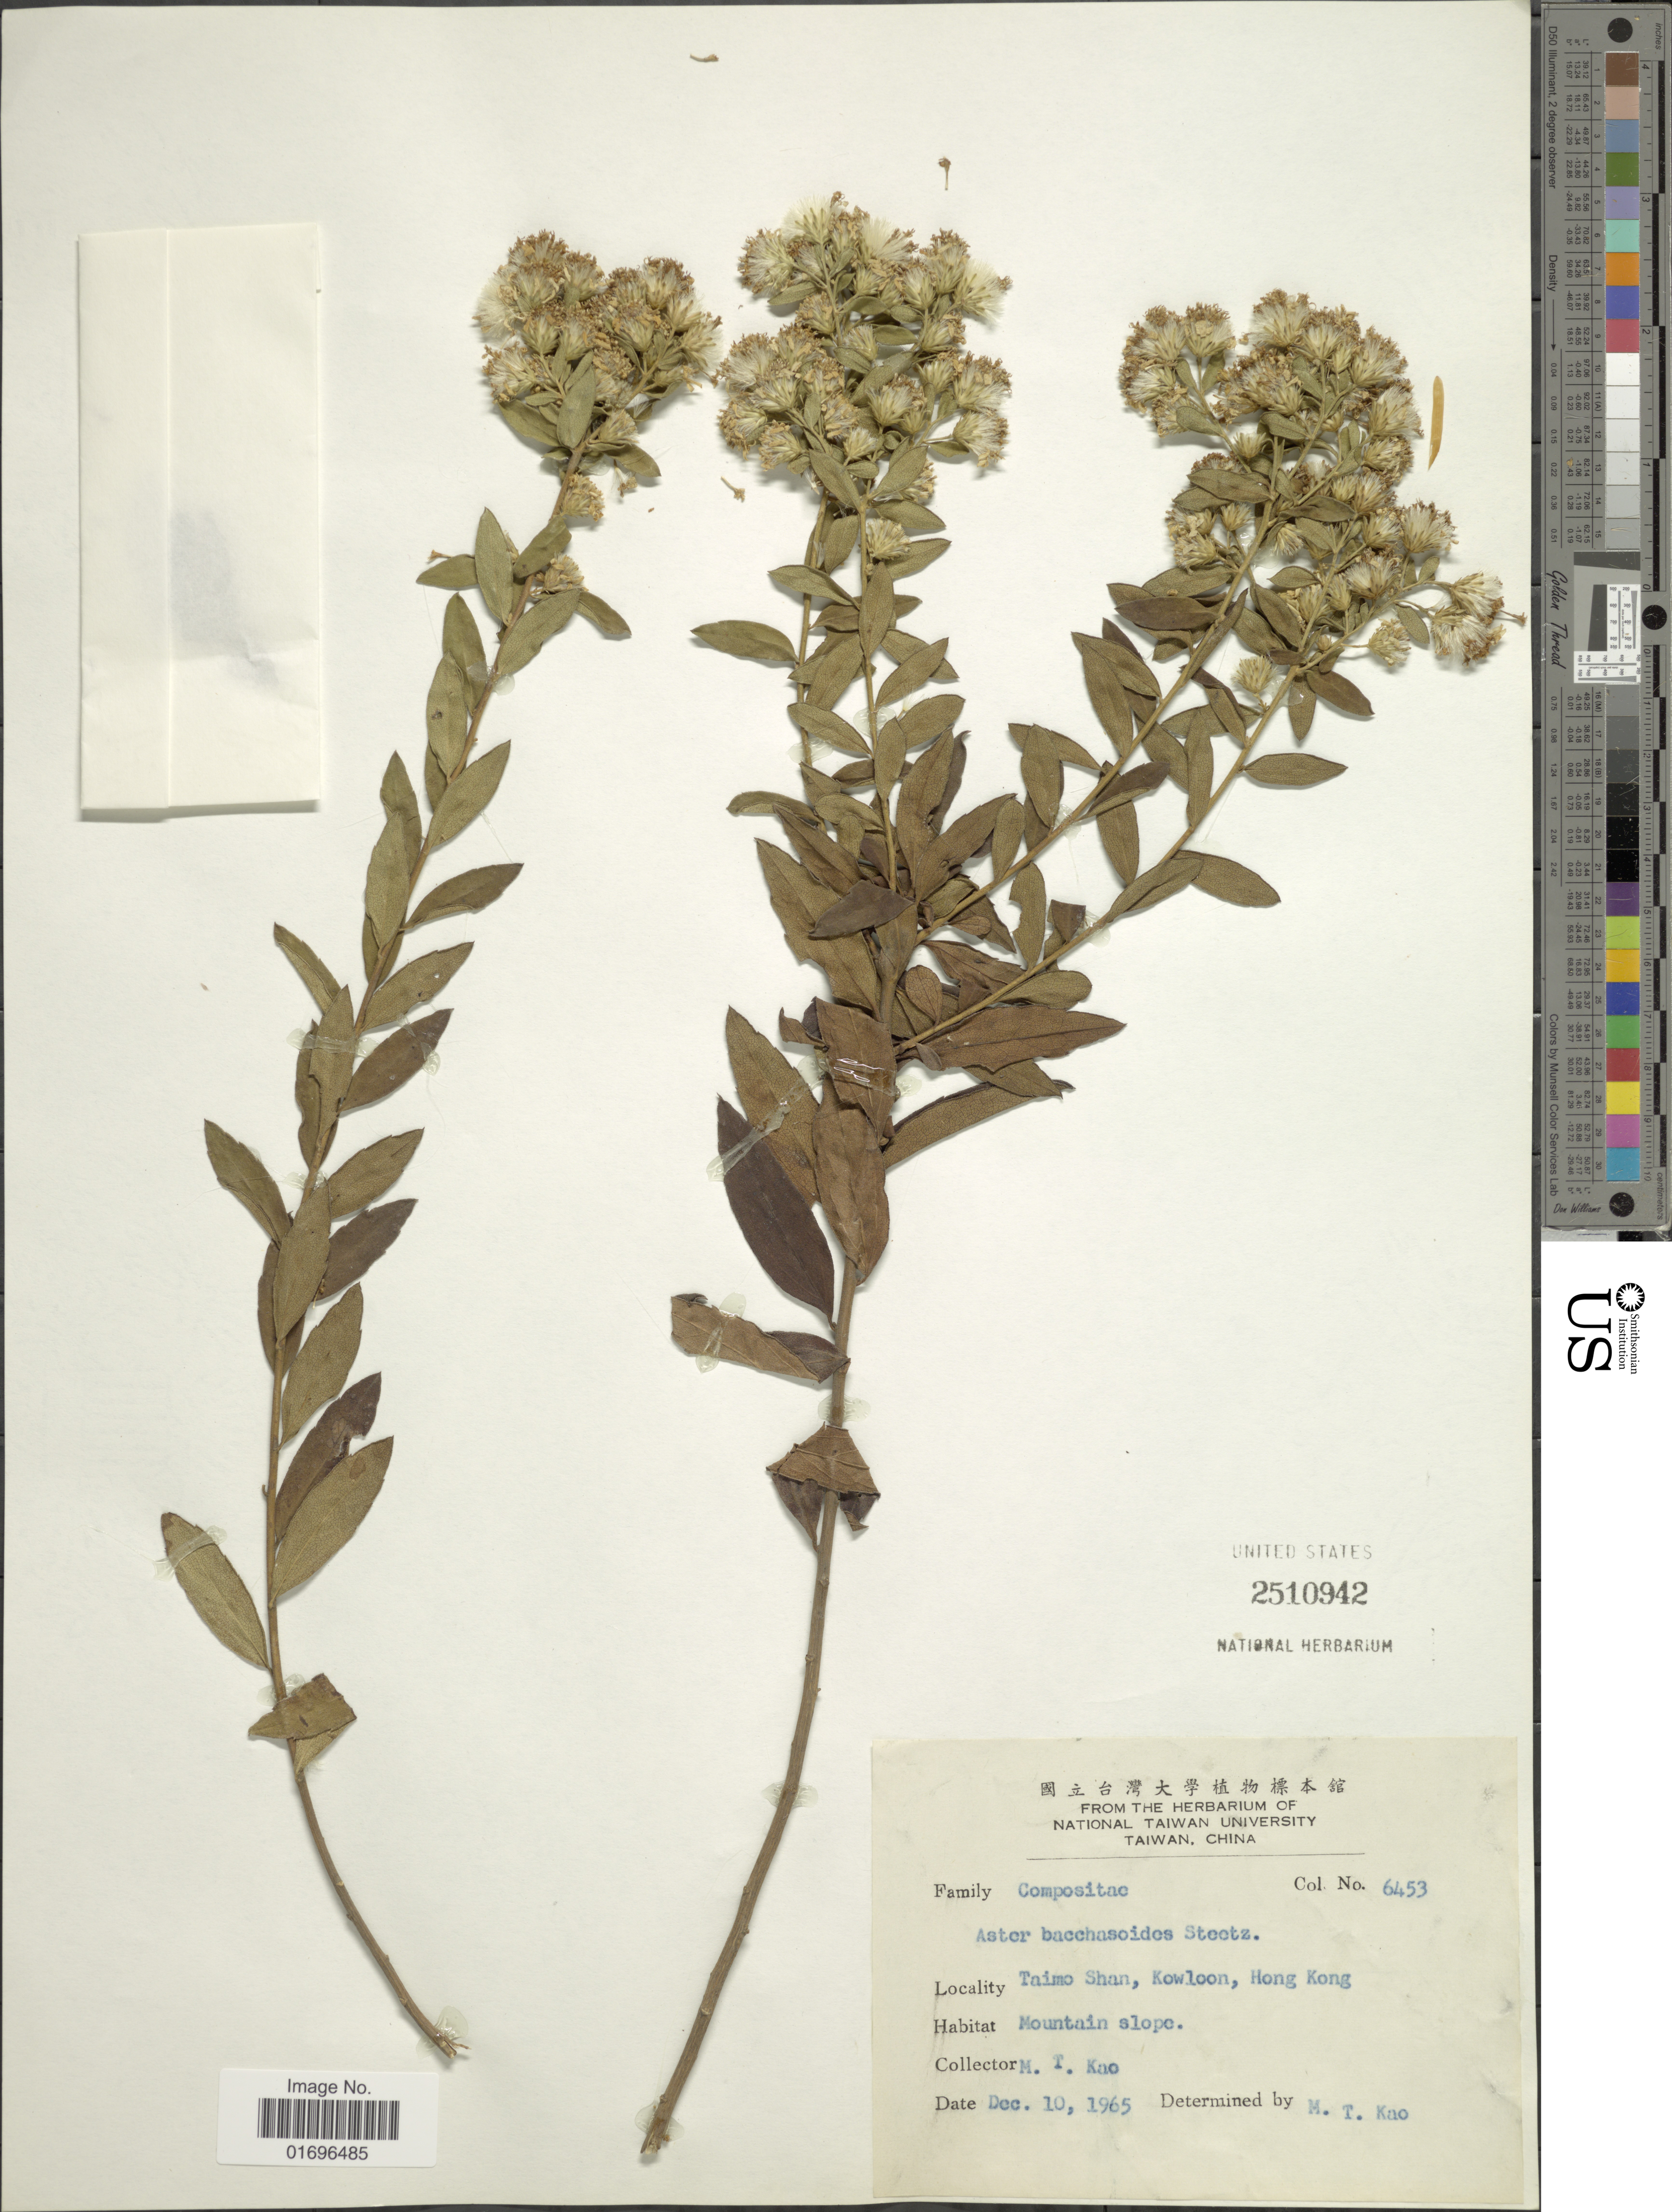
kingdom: Plantae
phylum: Tracheophyta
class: Magnoliopsida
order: Asterales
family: Asteraceae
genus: Aster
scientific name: Aster baccharoides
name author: (Benth.) Steetz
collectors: M. T. Kao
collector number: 6453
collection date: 1965-12-10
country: China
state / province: Hong Kong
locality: Taimo Shan, Kowloon, Hong Kong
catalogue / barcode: US 2510942